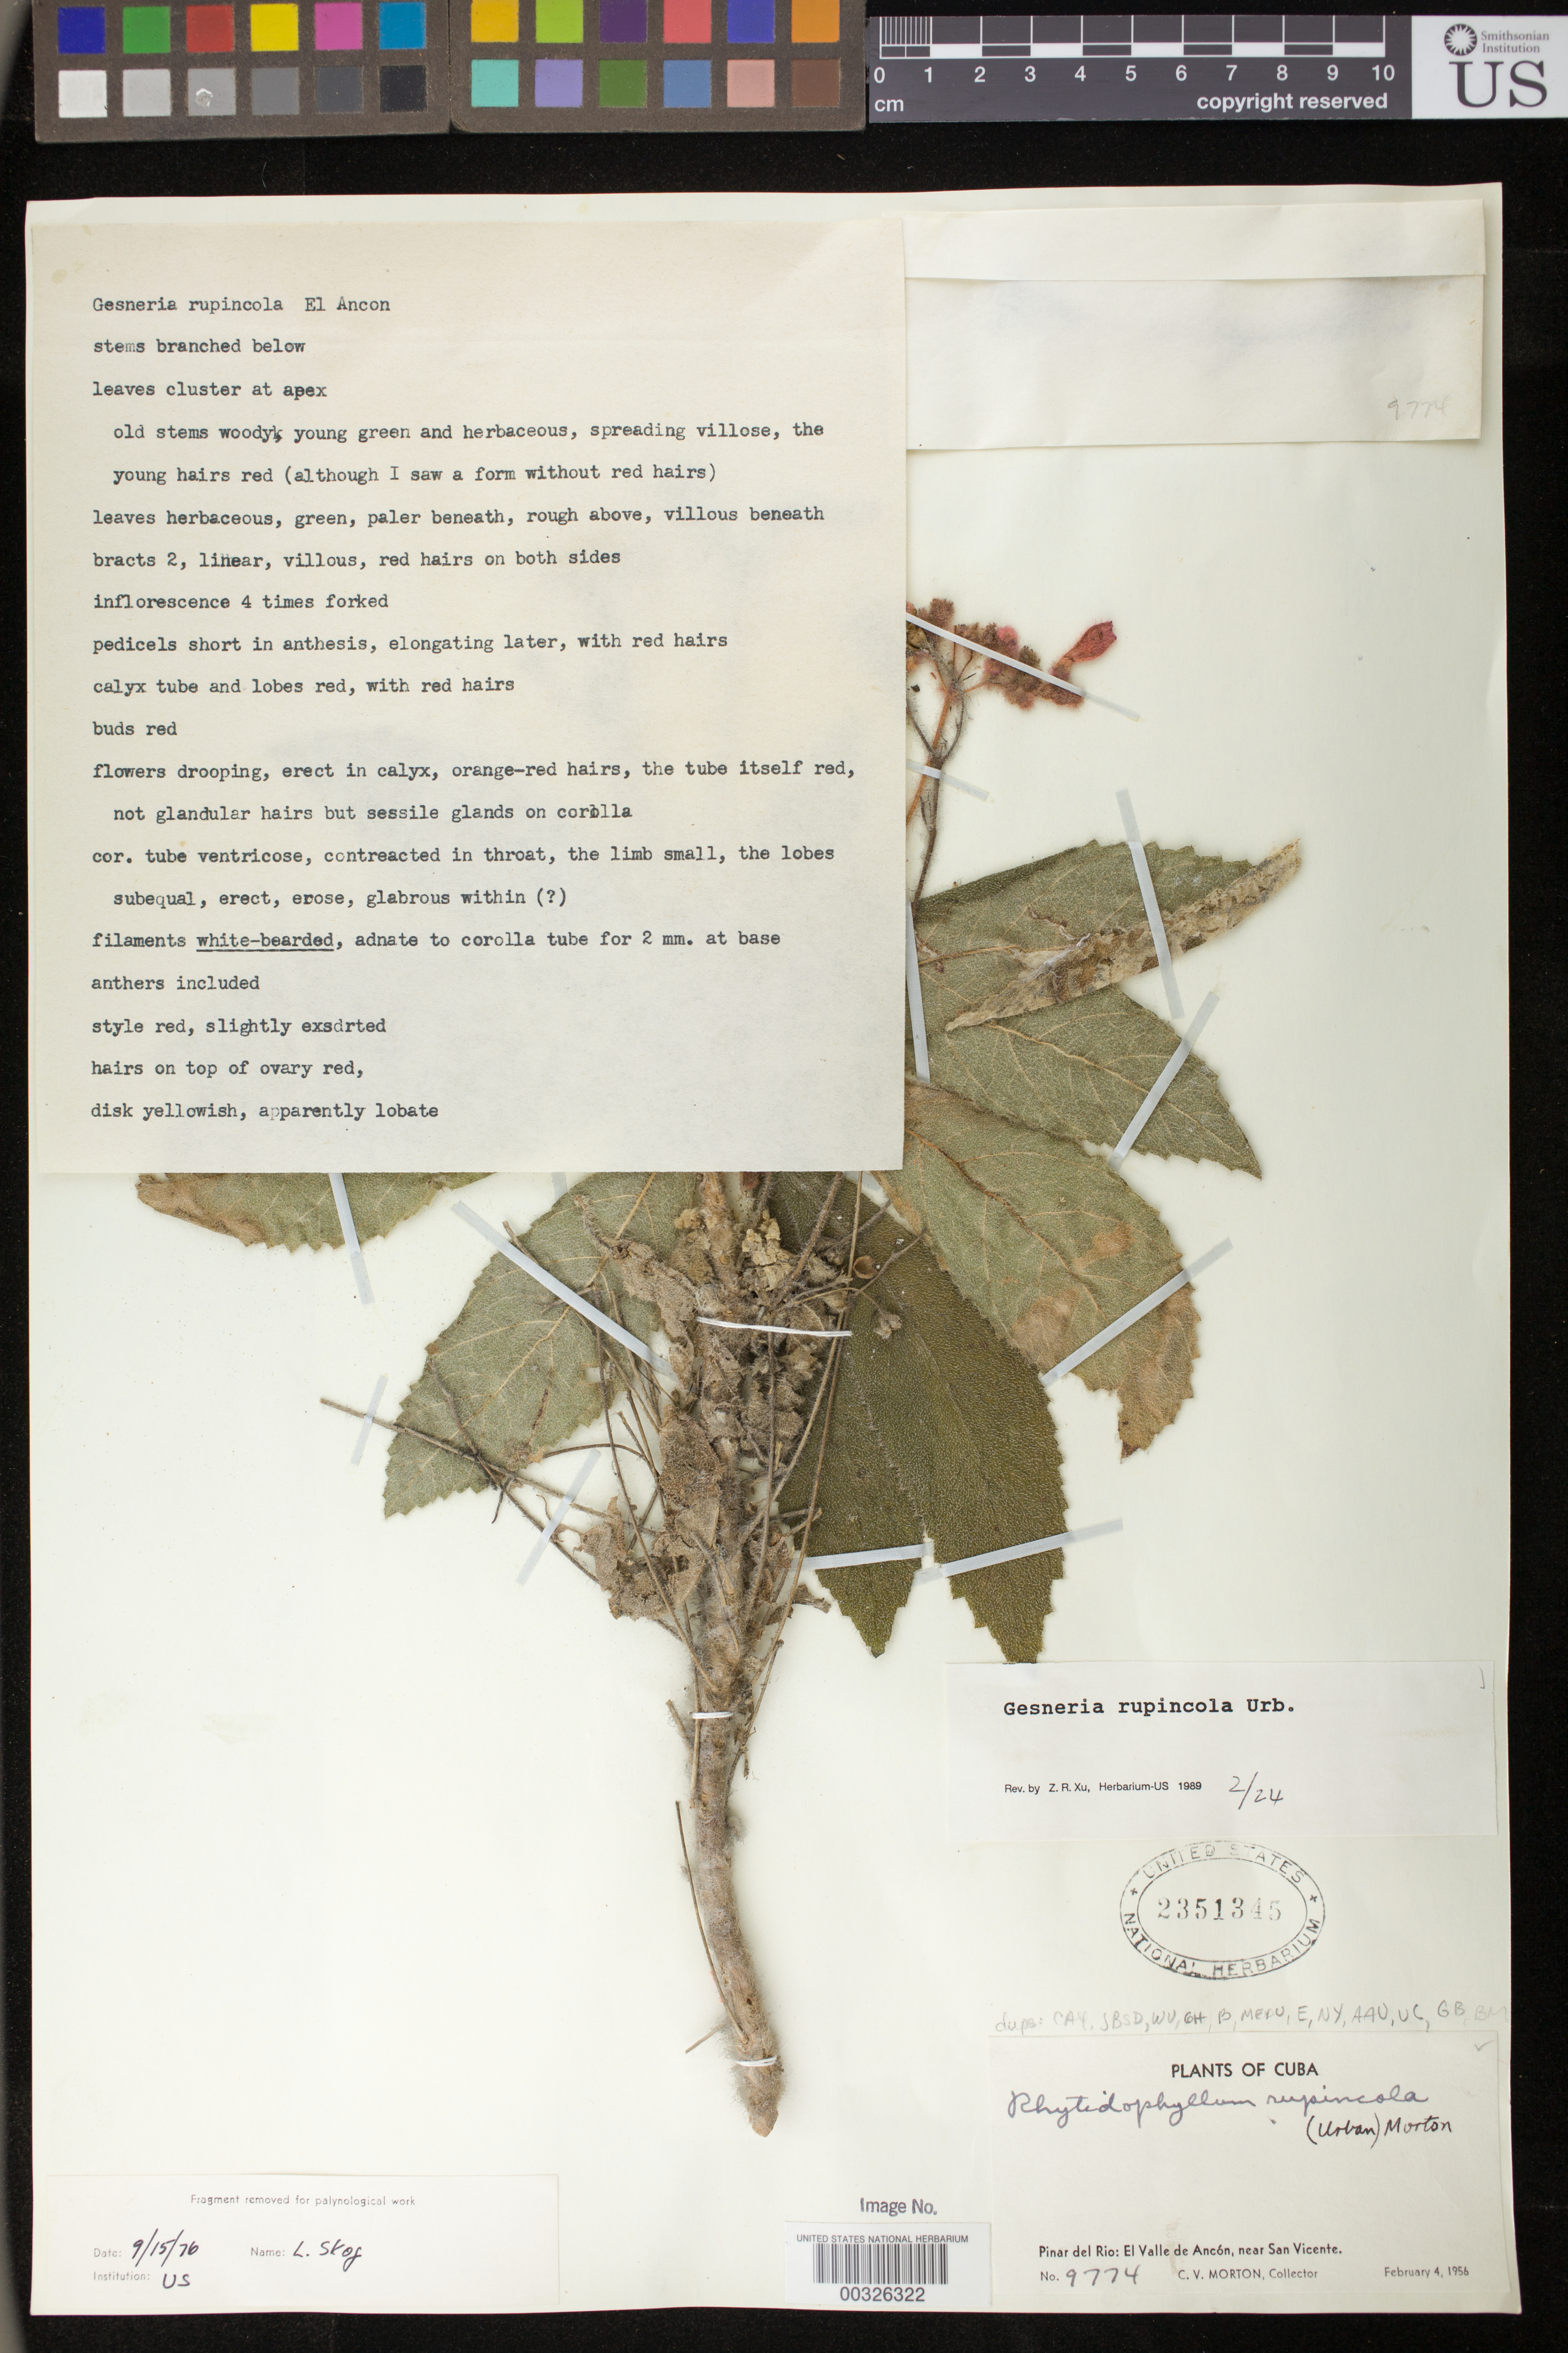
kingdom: Plantae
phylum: Tracheophyta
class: Magnoliopsida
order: Lamiales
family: Gesneriaceae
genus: Gesneria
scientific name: Gesneria rupincola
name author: Urb.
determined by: Skog, Laurence E.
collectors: C. V. Morton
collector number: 9774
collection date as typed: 04 Feb 1956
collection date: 1956-02-04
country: Cuba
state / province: Pinar del Rio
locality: El Valle de Ancón, near San Vicente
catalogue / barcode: US 2351345